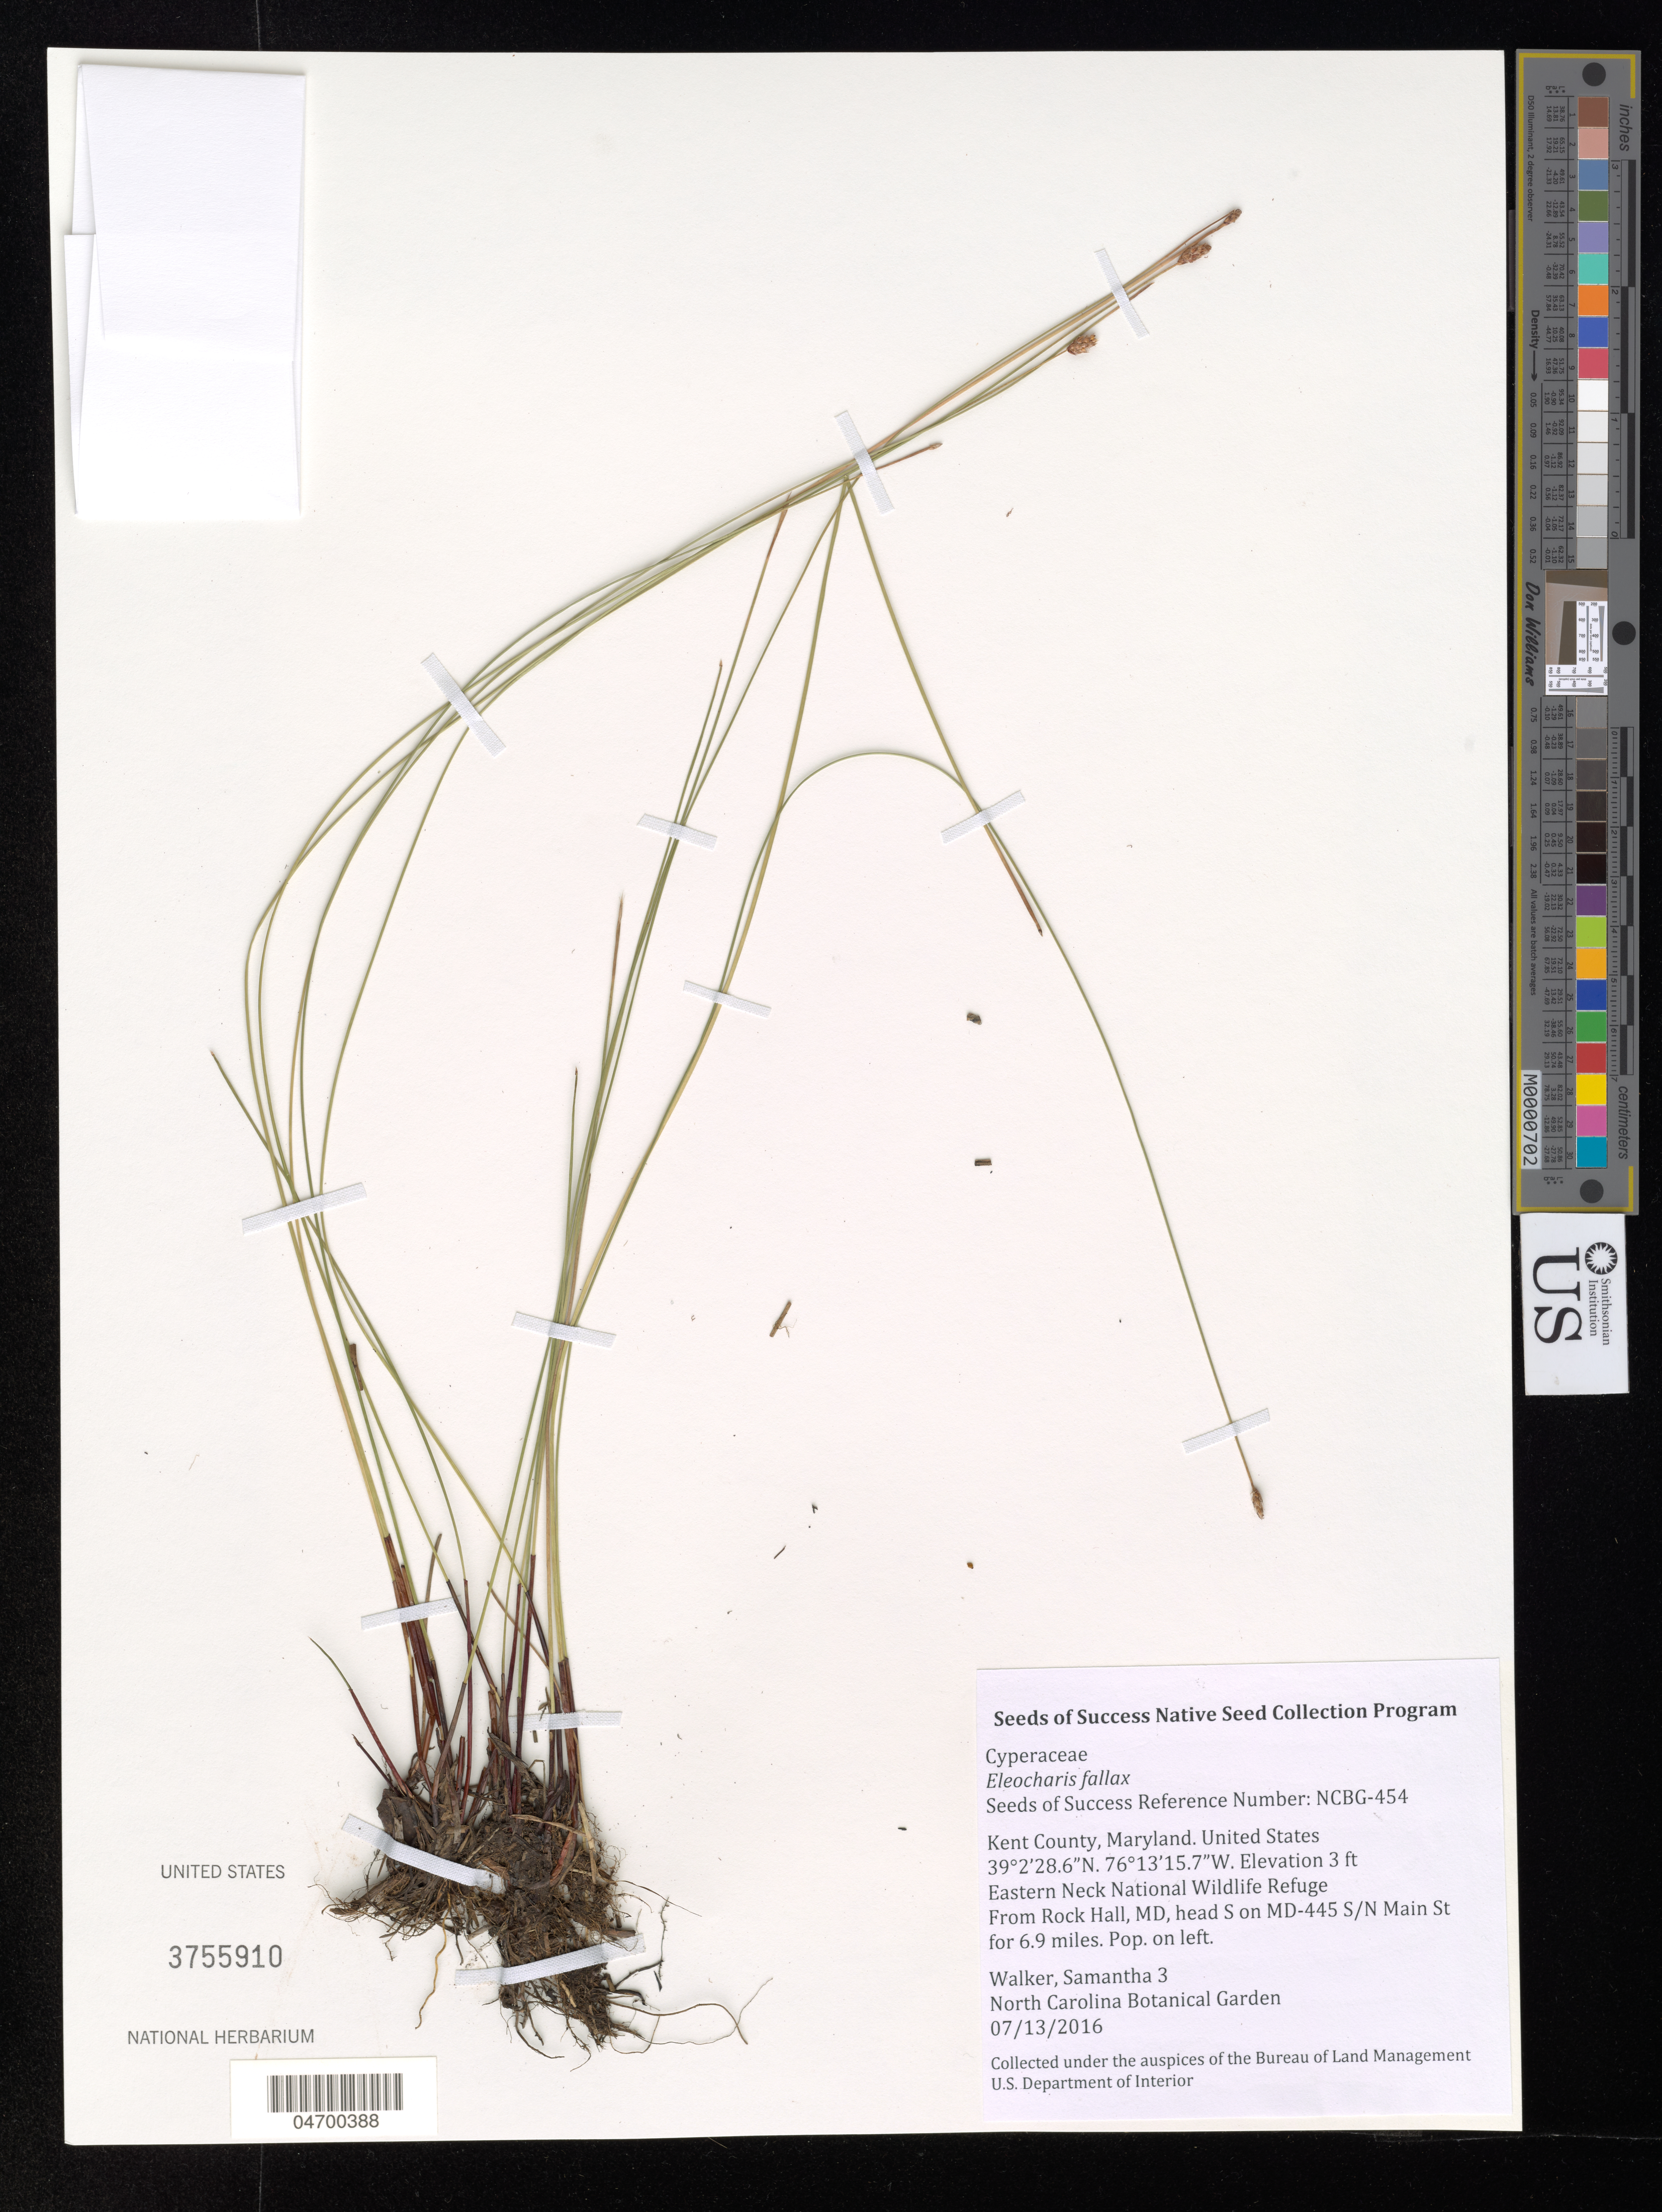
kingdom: Plantae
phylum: Tracheophyta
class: Liliopsida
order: Poales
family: Cyperaceae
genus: Eleocharis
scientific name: Eleocharis fallax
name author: Weath.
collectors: S. Walker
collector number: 3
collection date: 2016-07-13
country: United States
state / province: Maryland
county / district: Kent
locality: Kent County. Eastern Neck National Wildlife Refuge. From Rock Hall, MD, head S on MD-445 S/N Main St for 6.9 miles. Pop. on left.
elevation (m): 1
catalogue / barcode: US 3755910